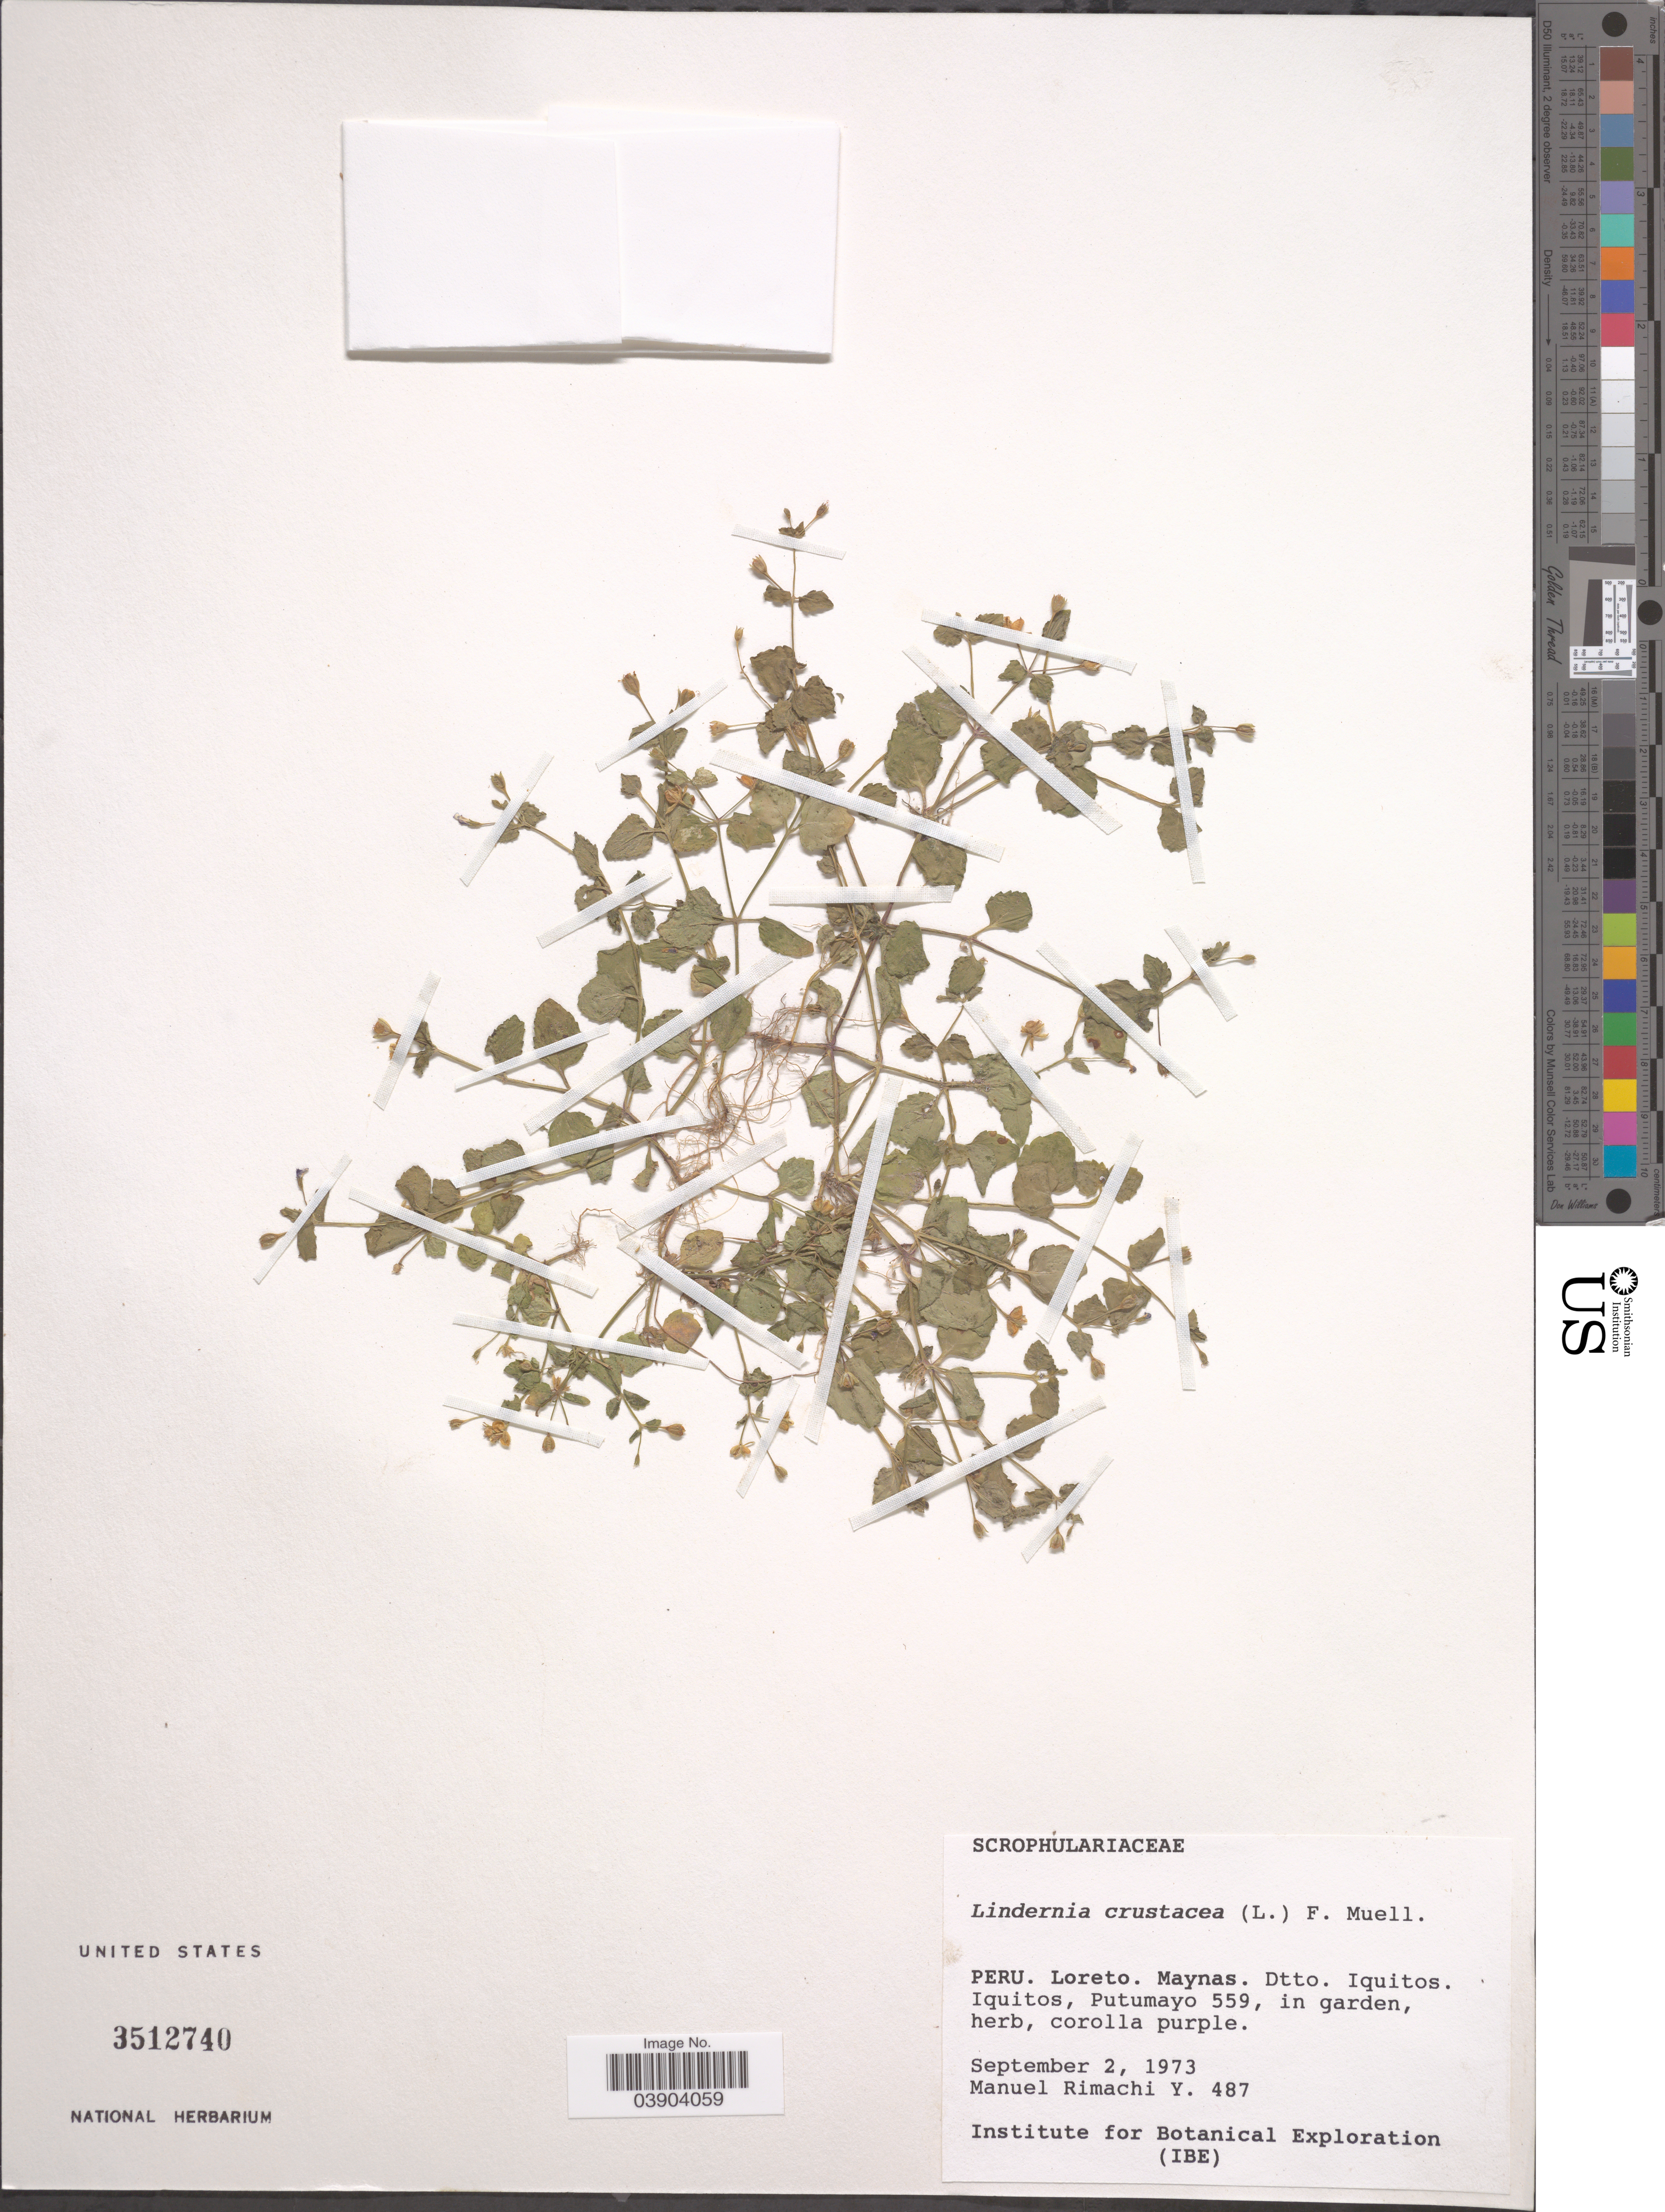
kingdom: Plantae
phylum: Tracheophyta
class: Magnoliopsida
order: Lamiales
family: Linderniaceae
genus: Lindernia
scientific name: Lindernia crustacea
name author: (L.) F. Muell.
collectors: M. Rimachi Y.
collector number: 487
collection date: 1973-09-02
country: Peru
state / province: Loreto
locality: Maynas. Dtto. Iquitos. Iquitos, Putumayo 559.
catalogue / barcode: US 3512740